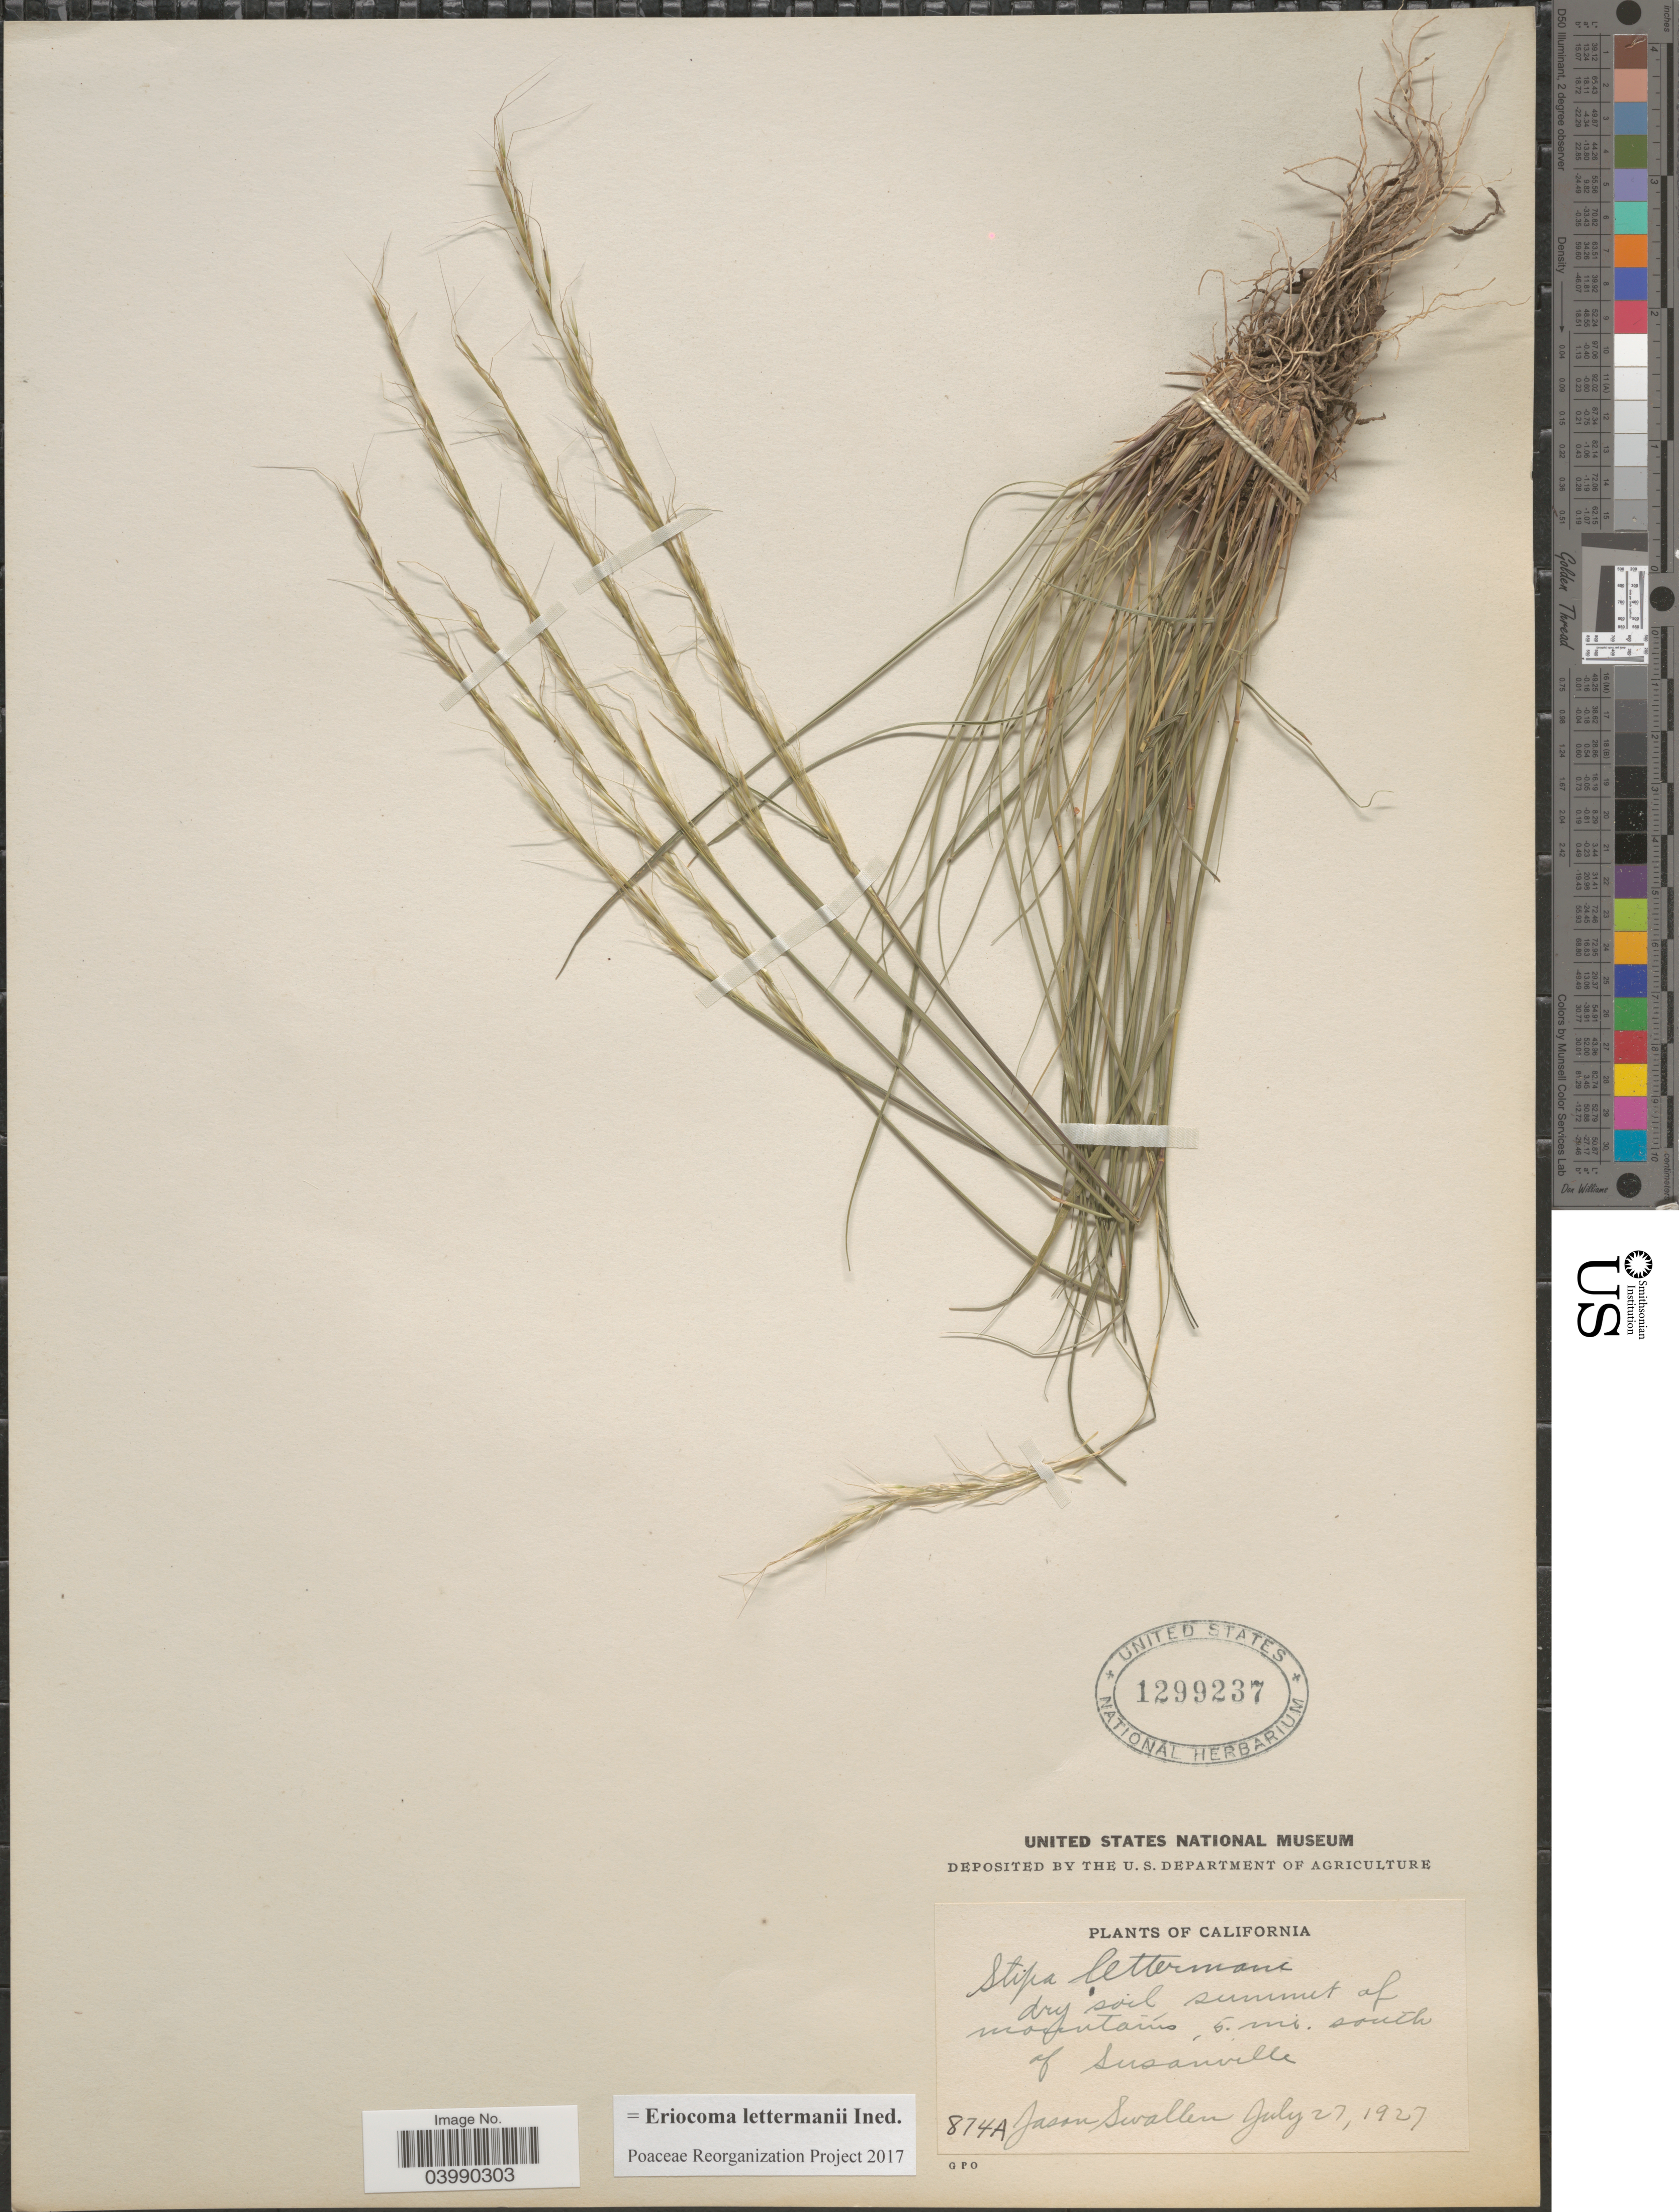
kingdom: Plantae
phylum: Tracheophyta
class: Liliopsida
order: Poales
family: Poaceae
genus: Eriocoma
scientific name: Eriocoma lettermanii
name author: (Vasey) Romasch.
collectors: J. R. Swallen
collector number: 874A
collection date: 1927-07-27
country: United States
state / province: California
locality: Summit of mountains, 5 mi. south of Susanville.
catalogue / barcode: US 1299237